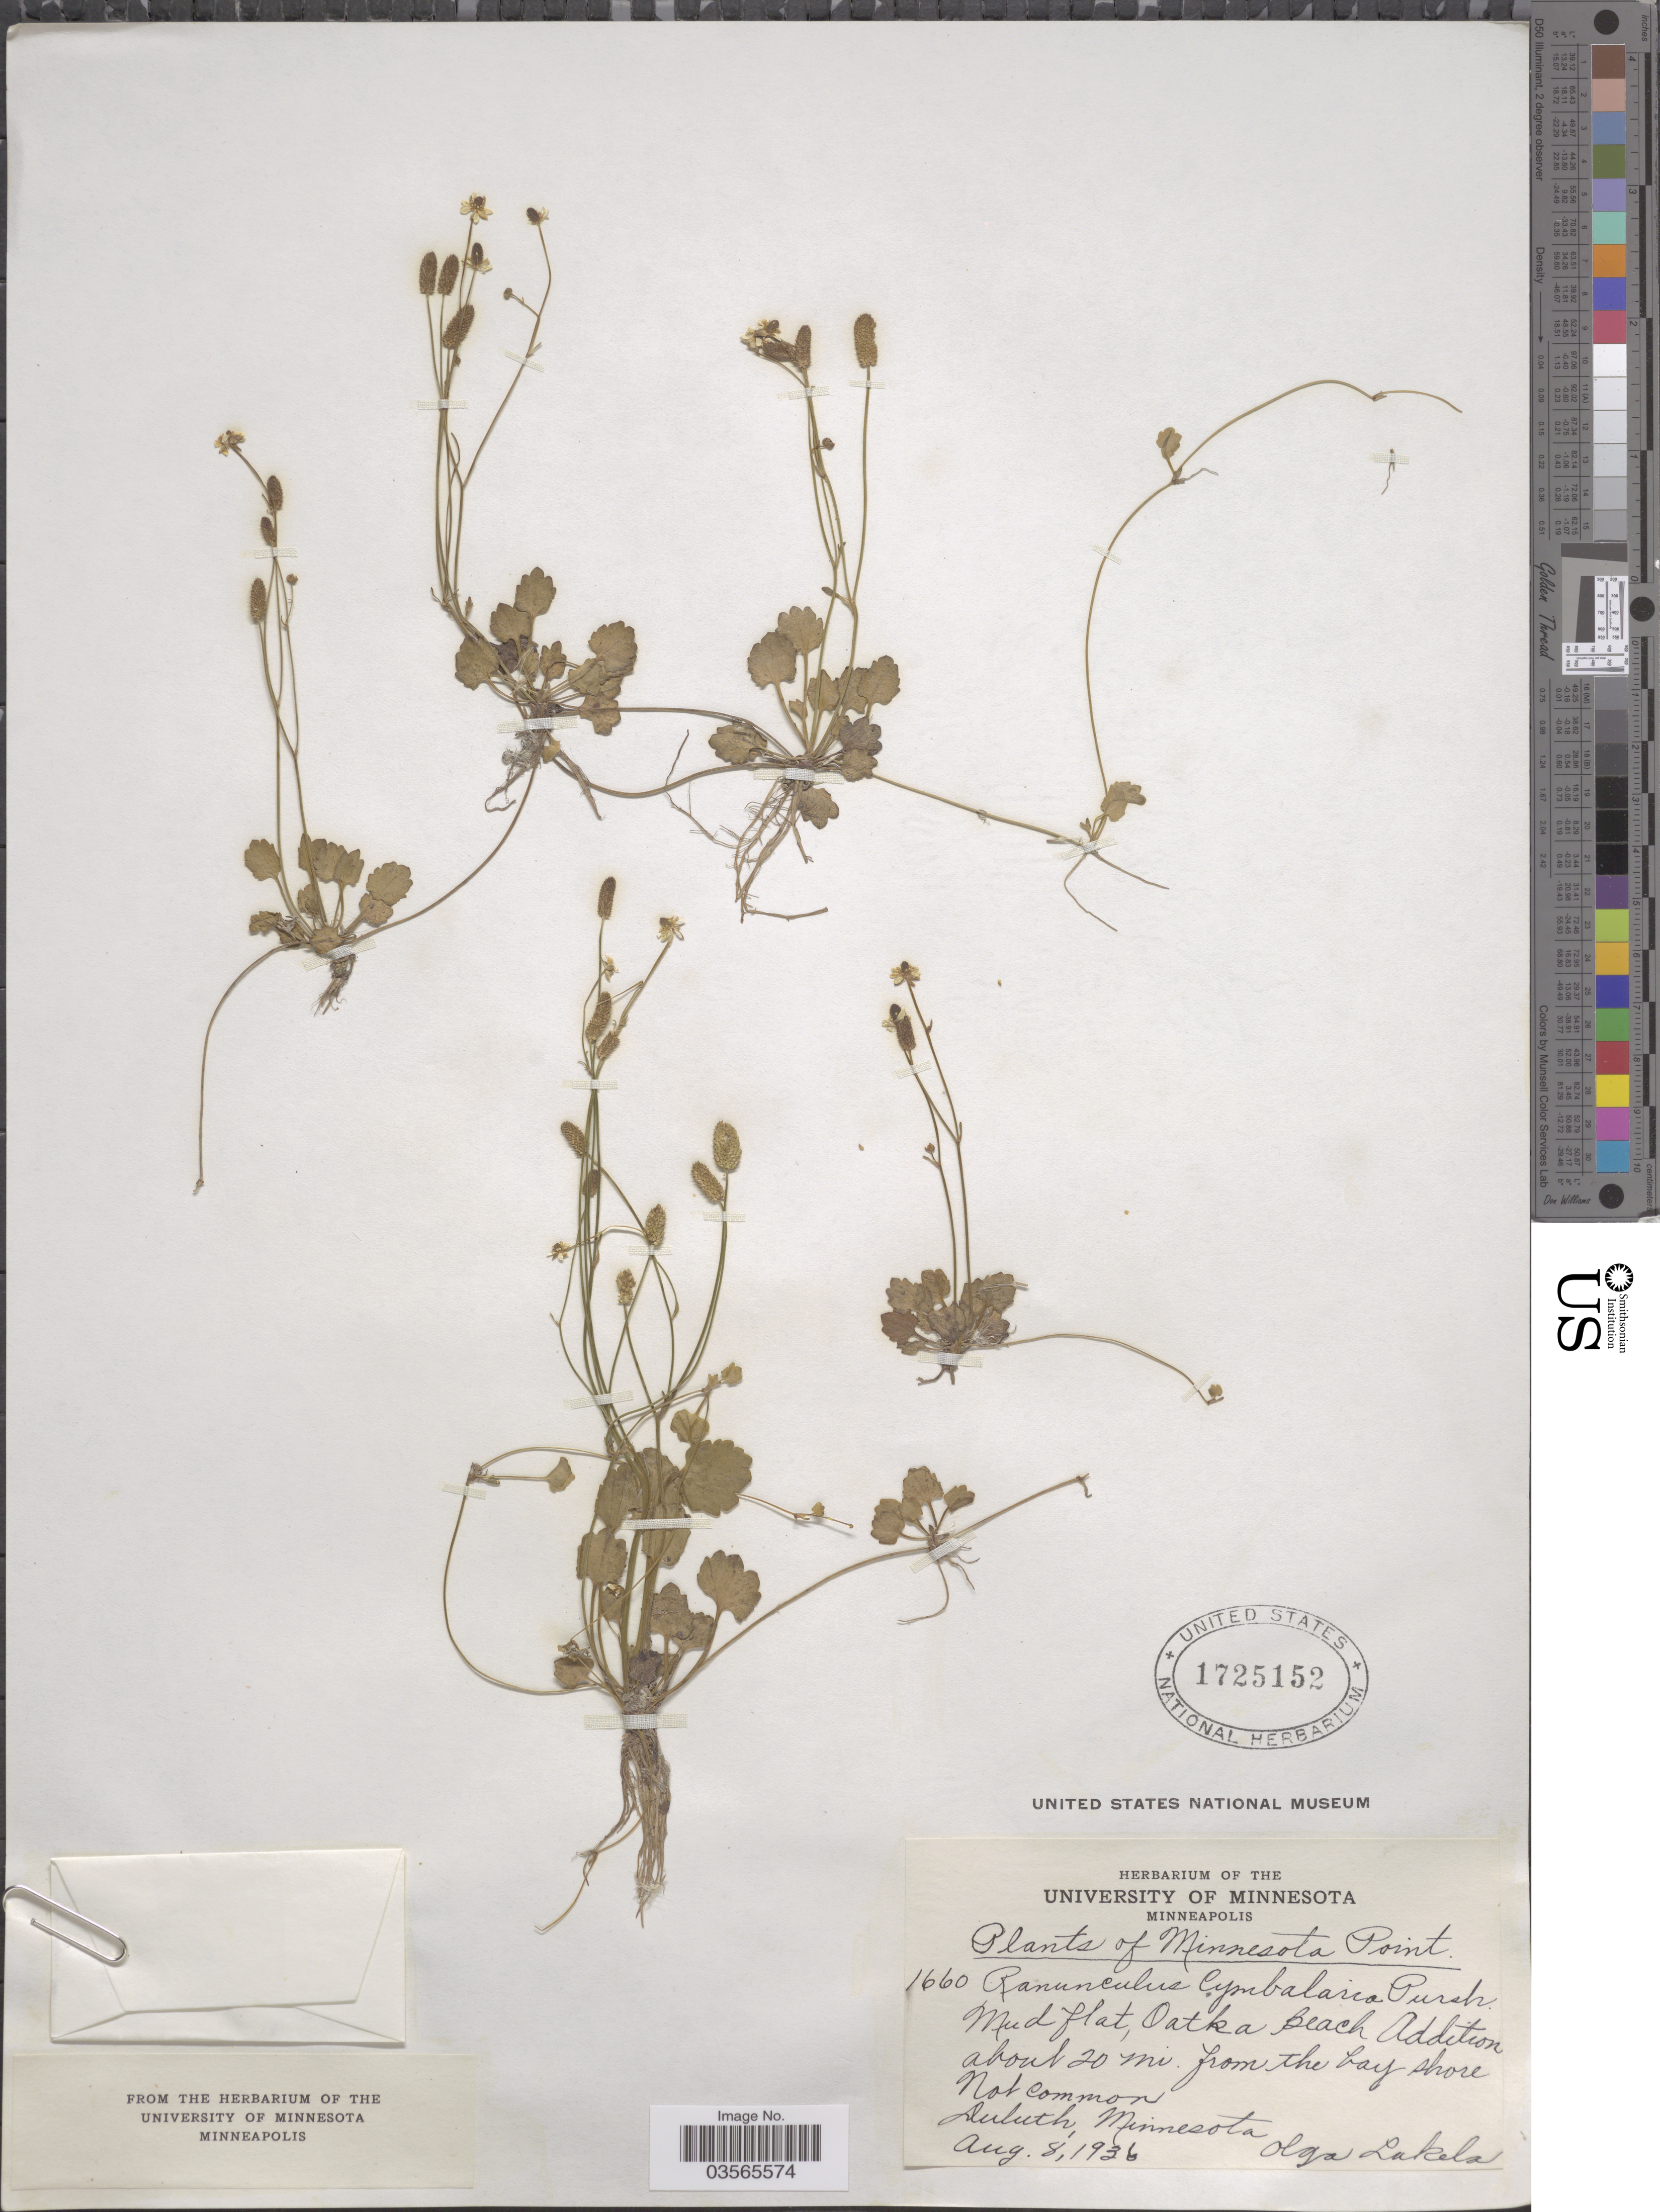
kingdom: Plantae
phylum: Tracheophyta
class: Magnoliopsida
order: Ranunculales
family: Ranunculaceae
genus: Halerpestes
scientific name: Halerpestes cymbalaria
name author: (Pursh) Greene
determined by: Strong, M. T., (US), Smithsonian Institution - National Museum of Natural History (UNITED STATES)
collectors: O. Lakela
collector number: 1660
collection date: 1936-08-08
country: United States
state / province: Minnesota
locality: Minnesota Point. Mudflat, Oatka Beach Addition about 20 mi. from the bay shore. Not common. Duluth.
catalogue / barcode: US 1725152